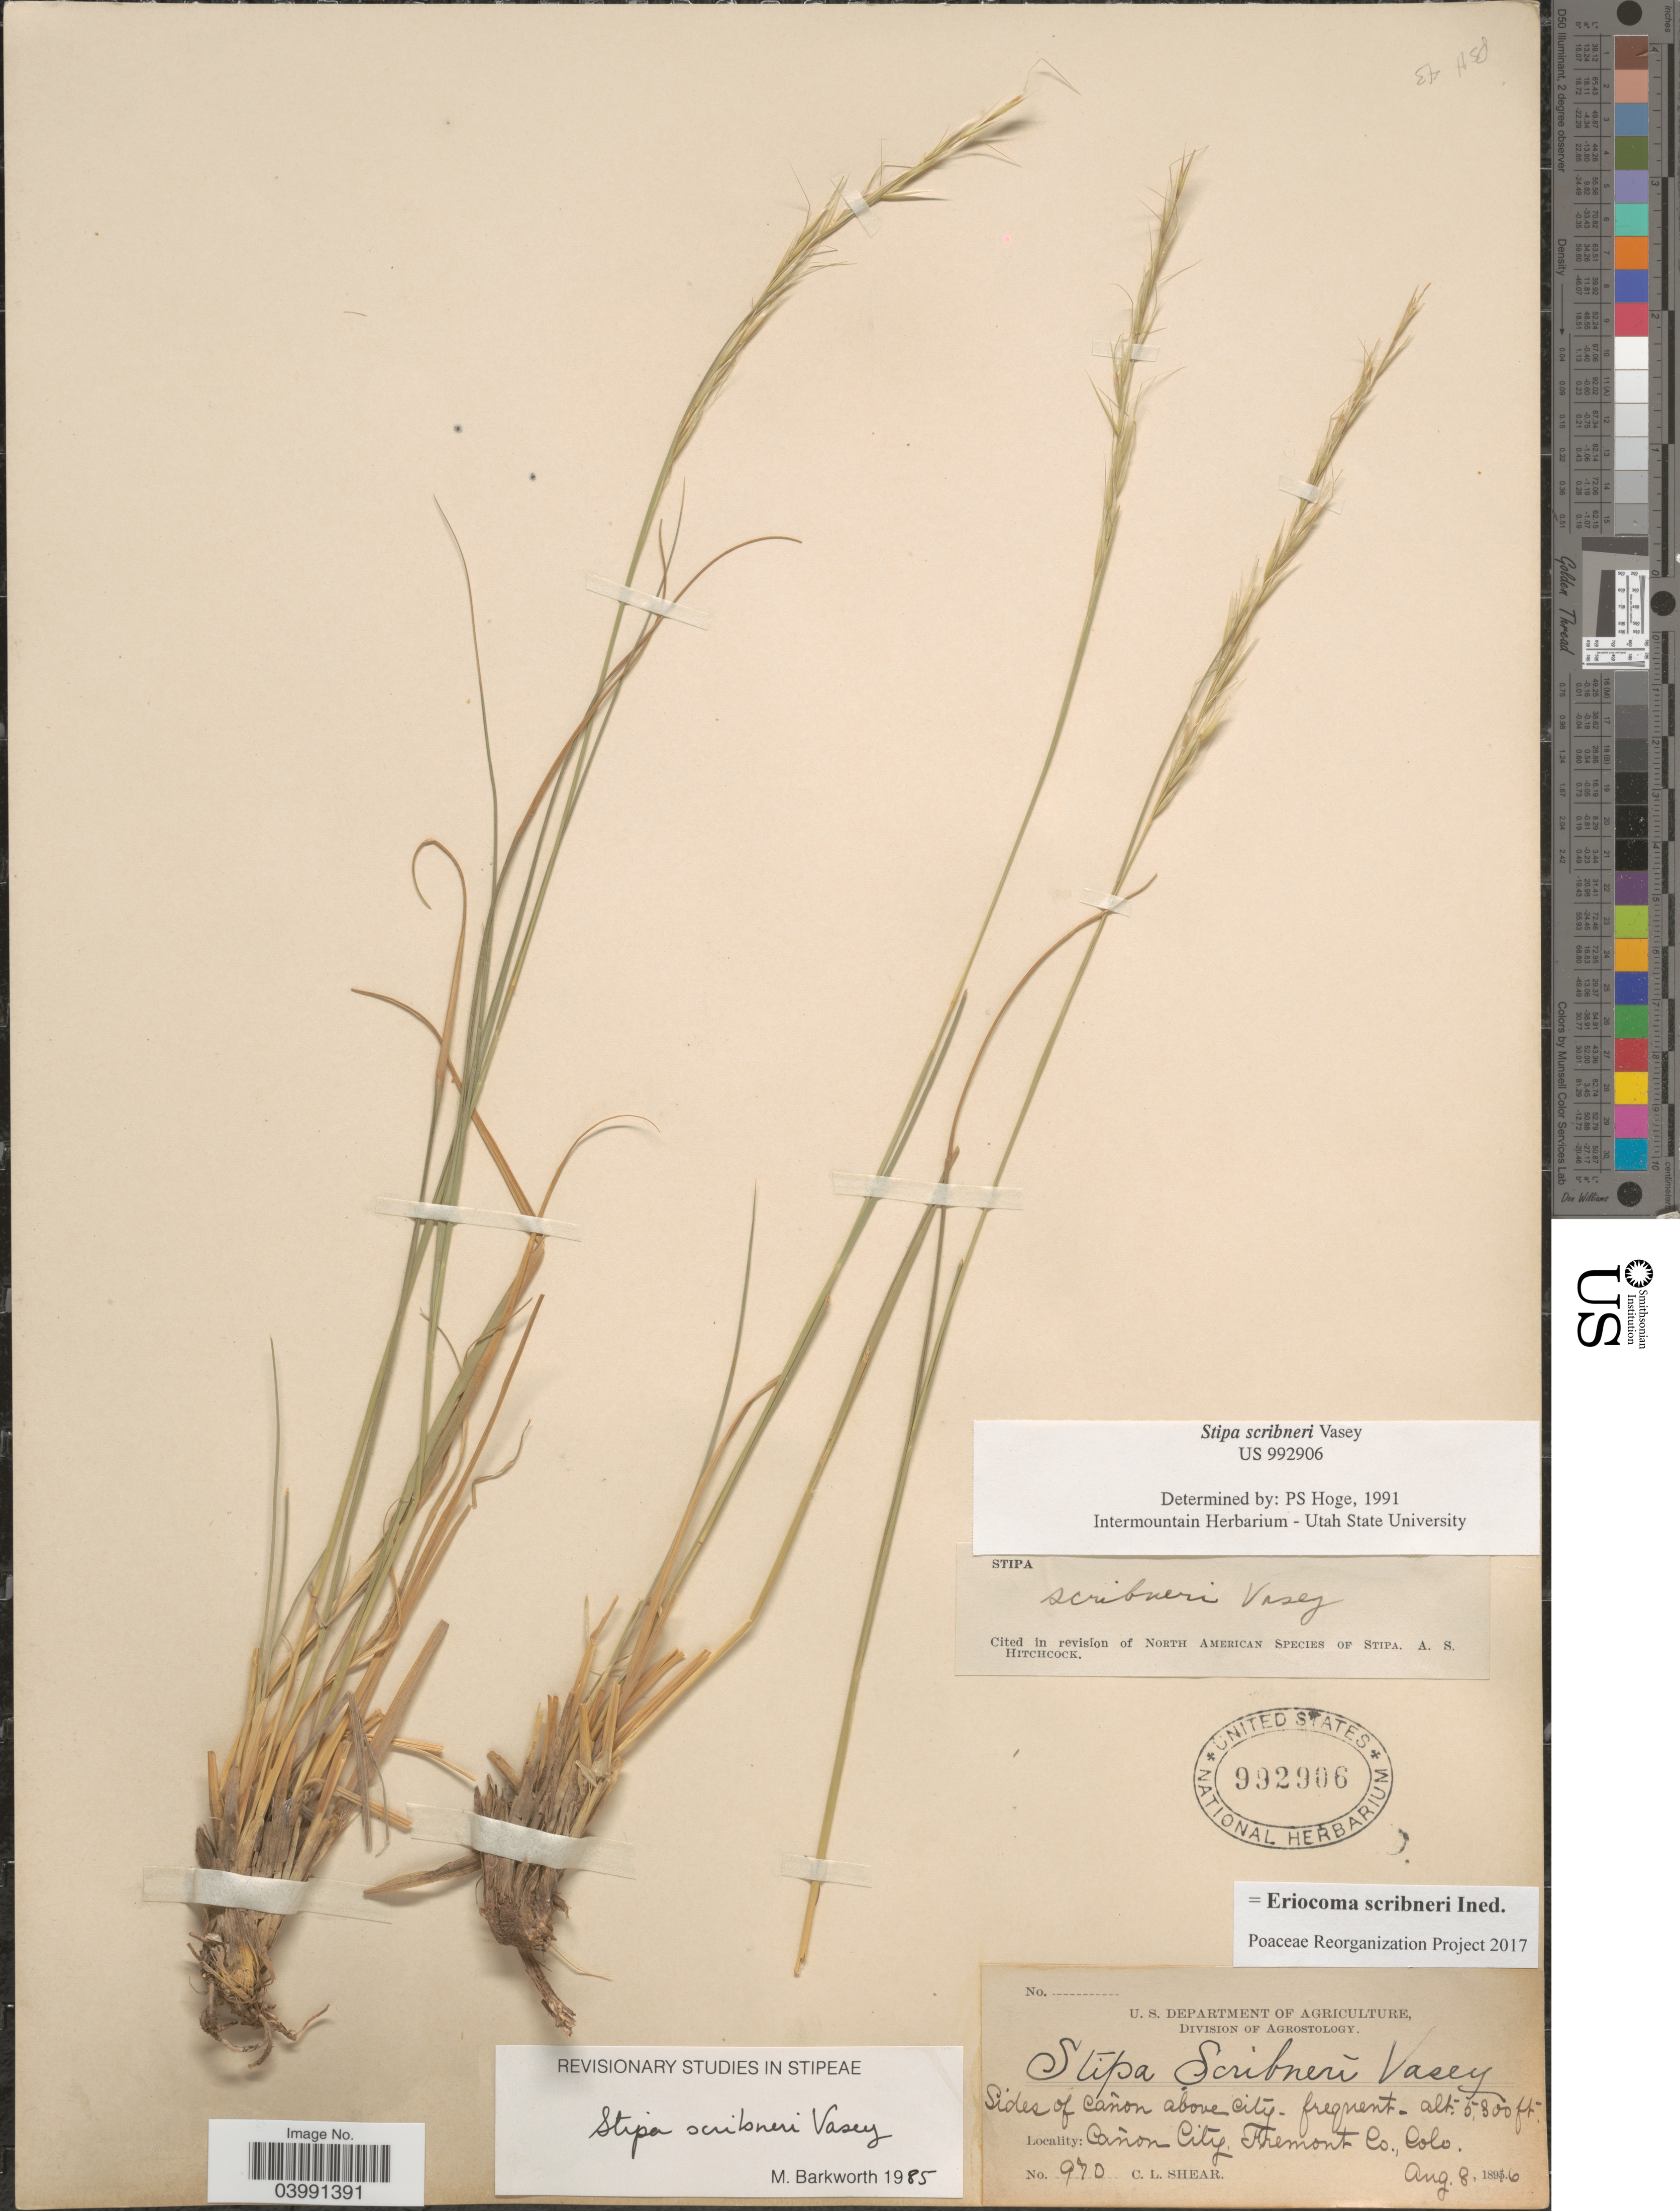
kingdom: Plantae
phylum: Tracheophyta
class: Liliopsida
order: Poales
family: Poaceae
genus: Eriocoma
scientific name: Eriocoma scribneri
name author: (Vasey) Romasch.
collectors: C. L. Shear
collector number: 970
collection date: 1896-08-08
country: United States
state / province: Colorado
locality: Sides of Cañon above City. Cañon City, Fremont Co.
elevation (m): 1768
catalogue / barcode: US 992906